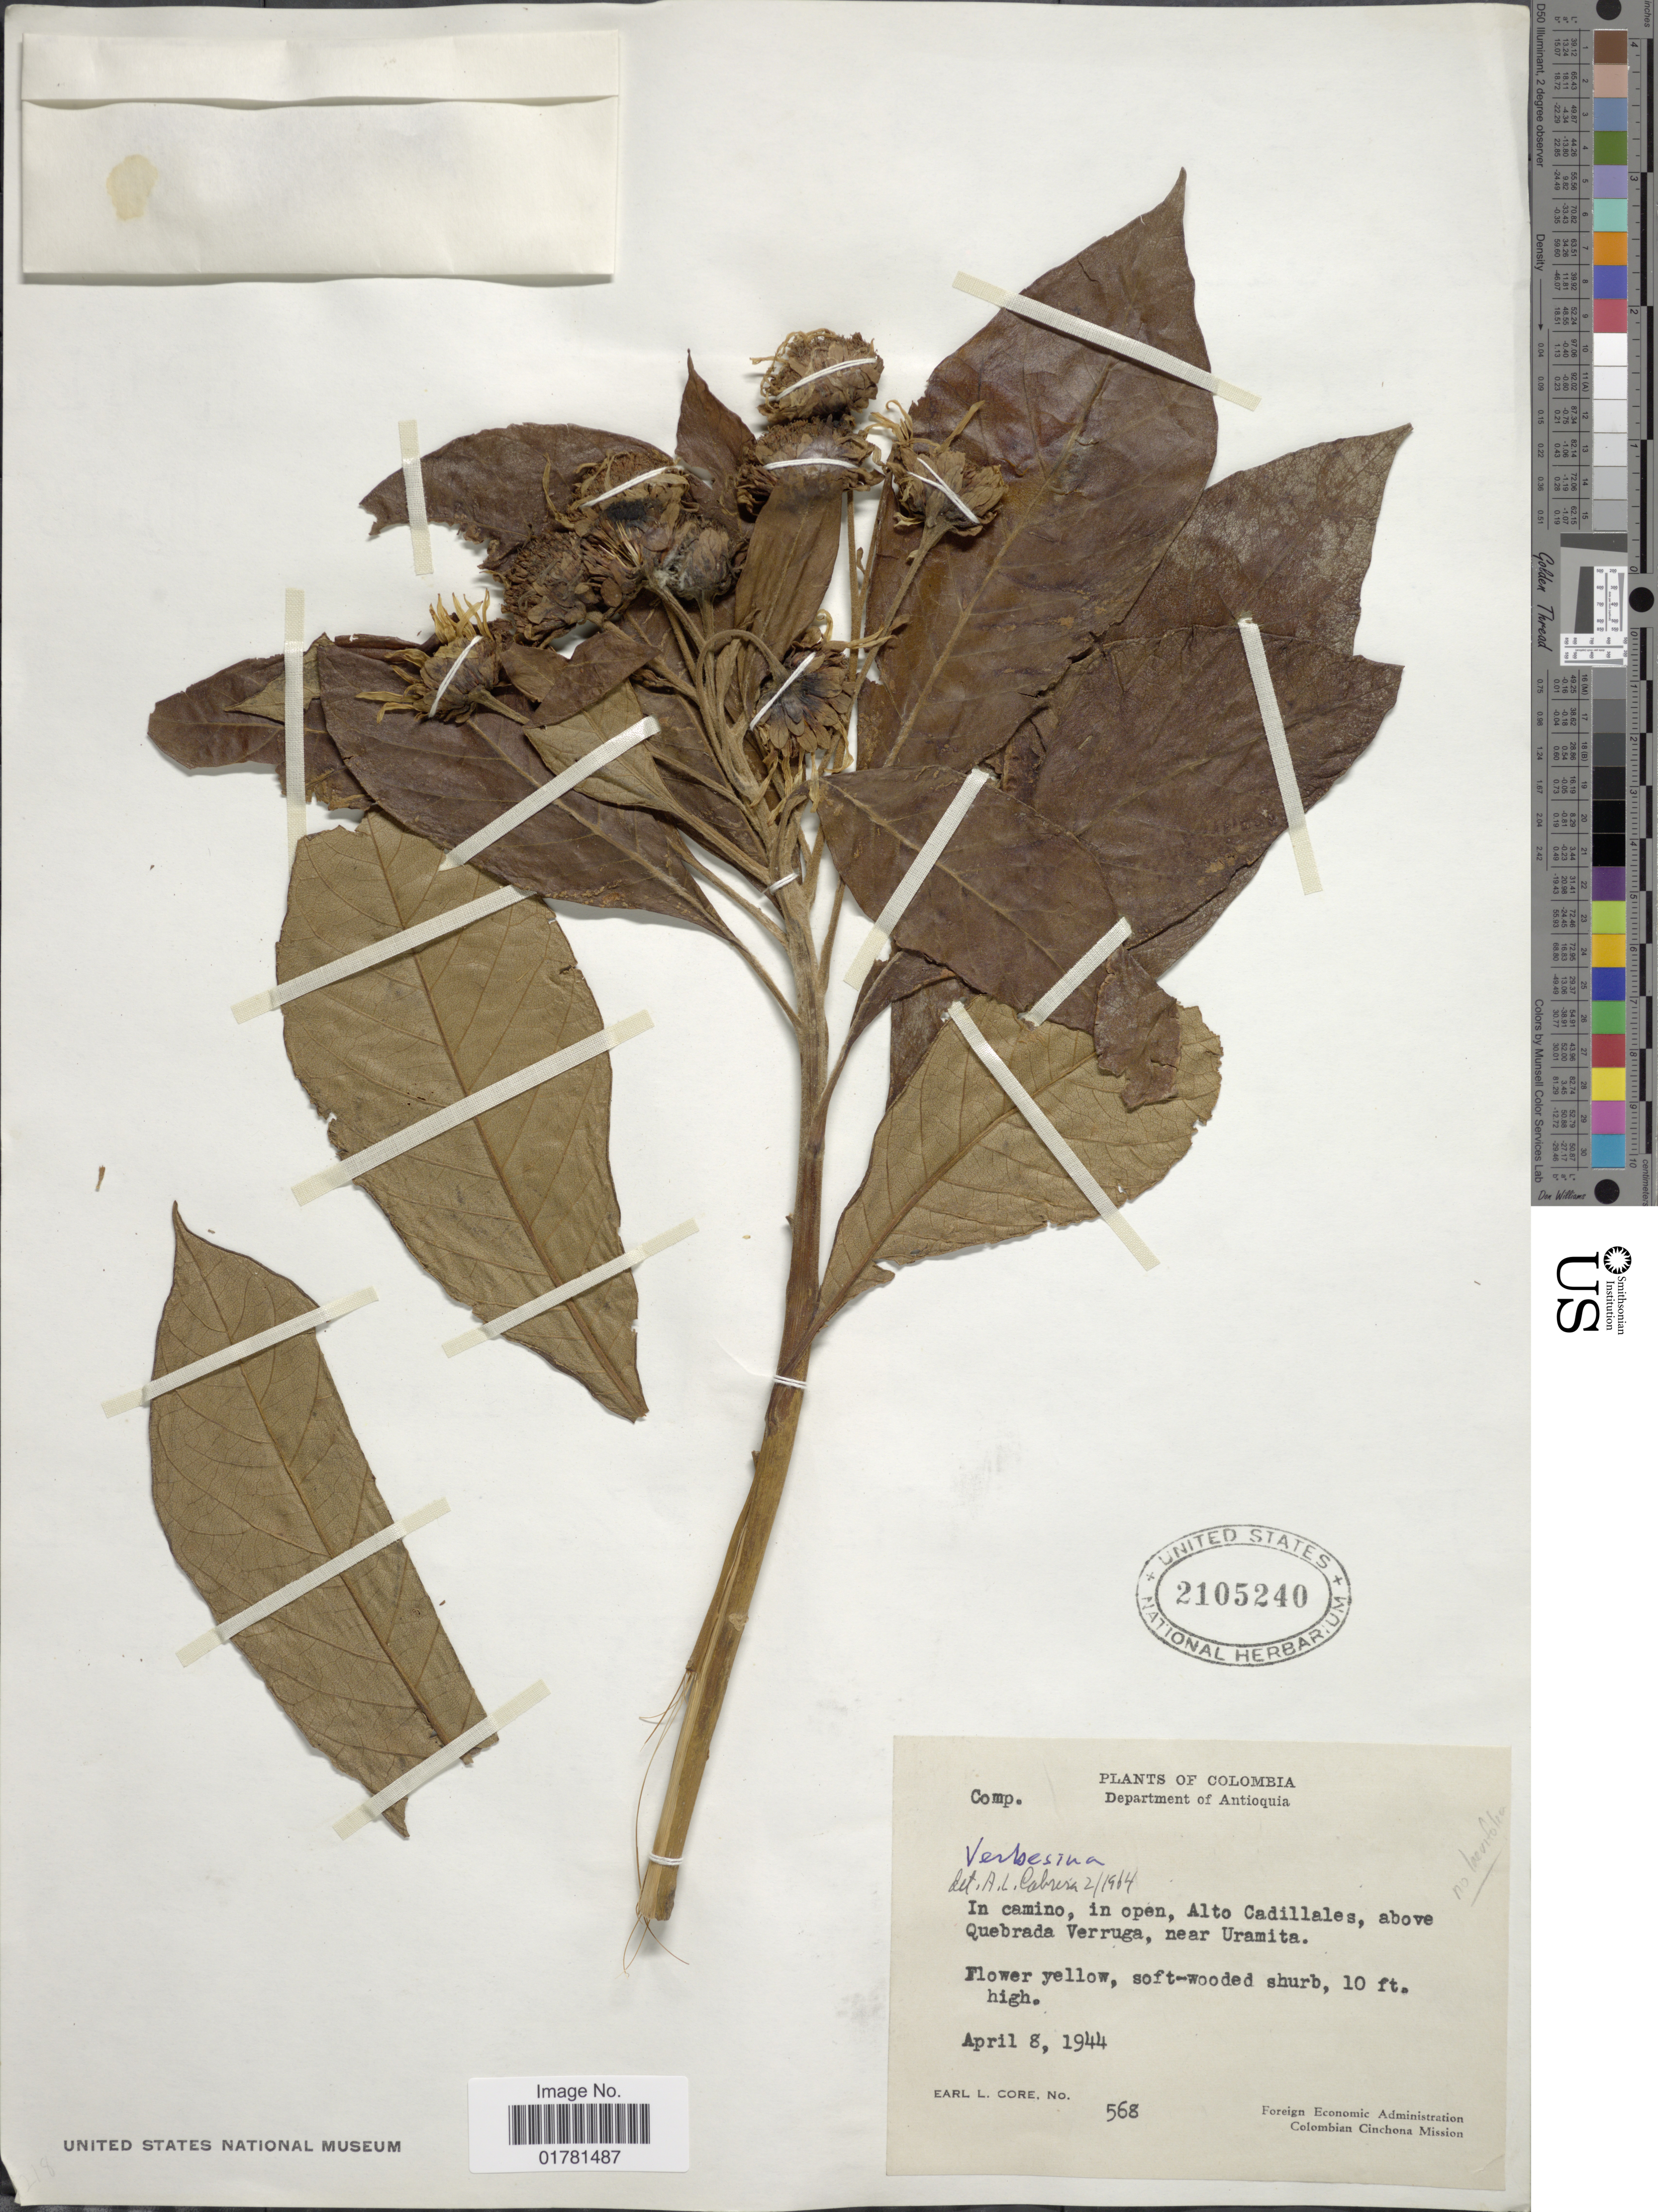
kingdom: Plantae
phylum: Tracheophyta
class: Magnoliopsida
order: Asterales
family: Asteraceae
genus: Verbesina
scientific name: Verbesina sp.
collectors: E. L. Core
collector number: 568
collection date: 1944-04-08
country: Colombia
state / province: Antioquia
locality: In camino, in open, Alto Cadillales, above Quebrada Verruga, near Uramita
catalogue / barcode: US 2105240